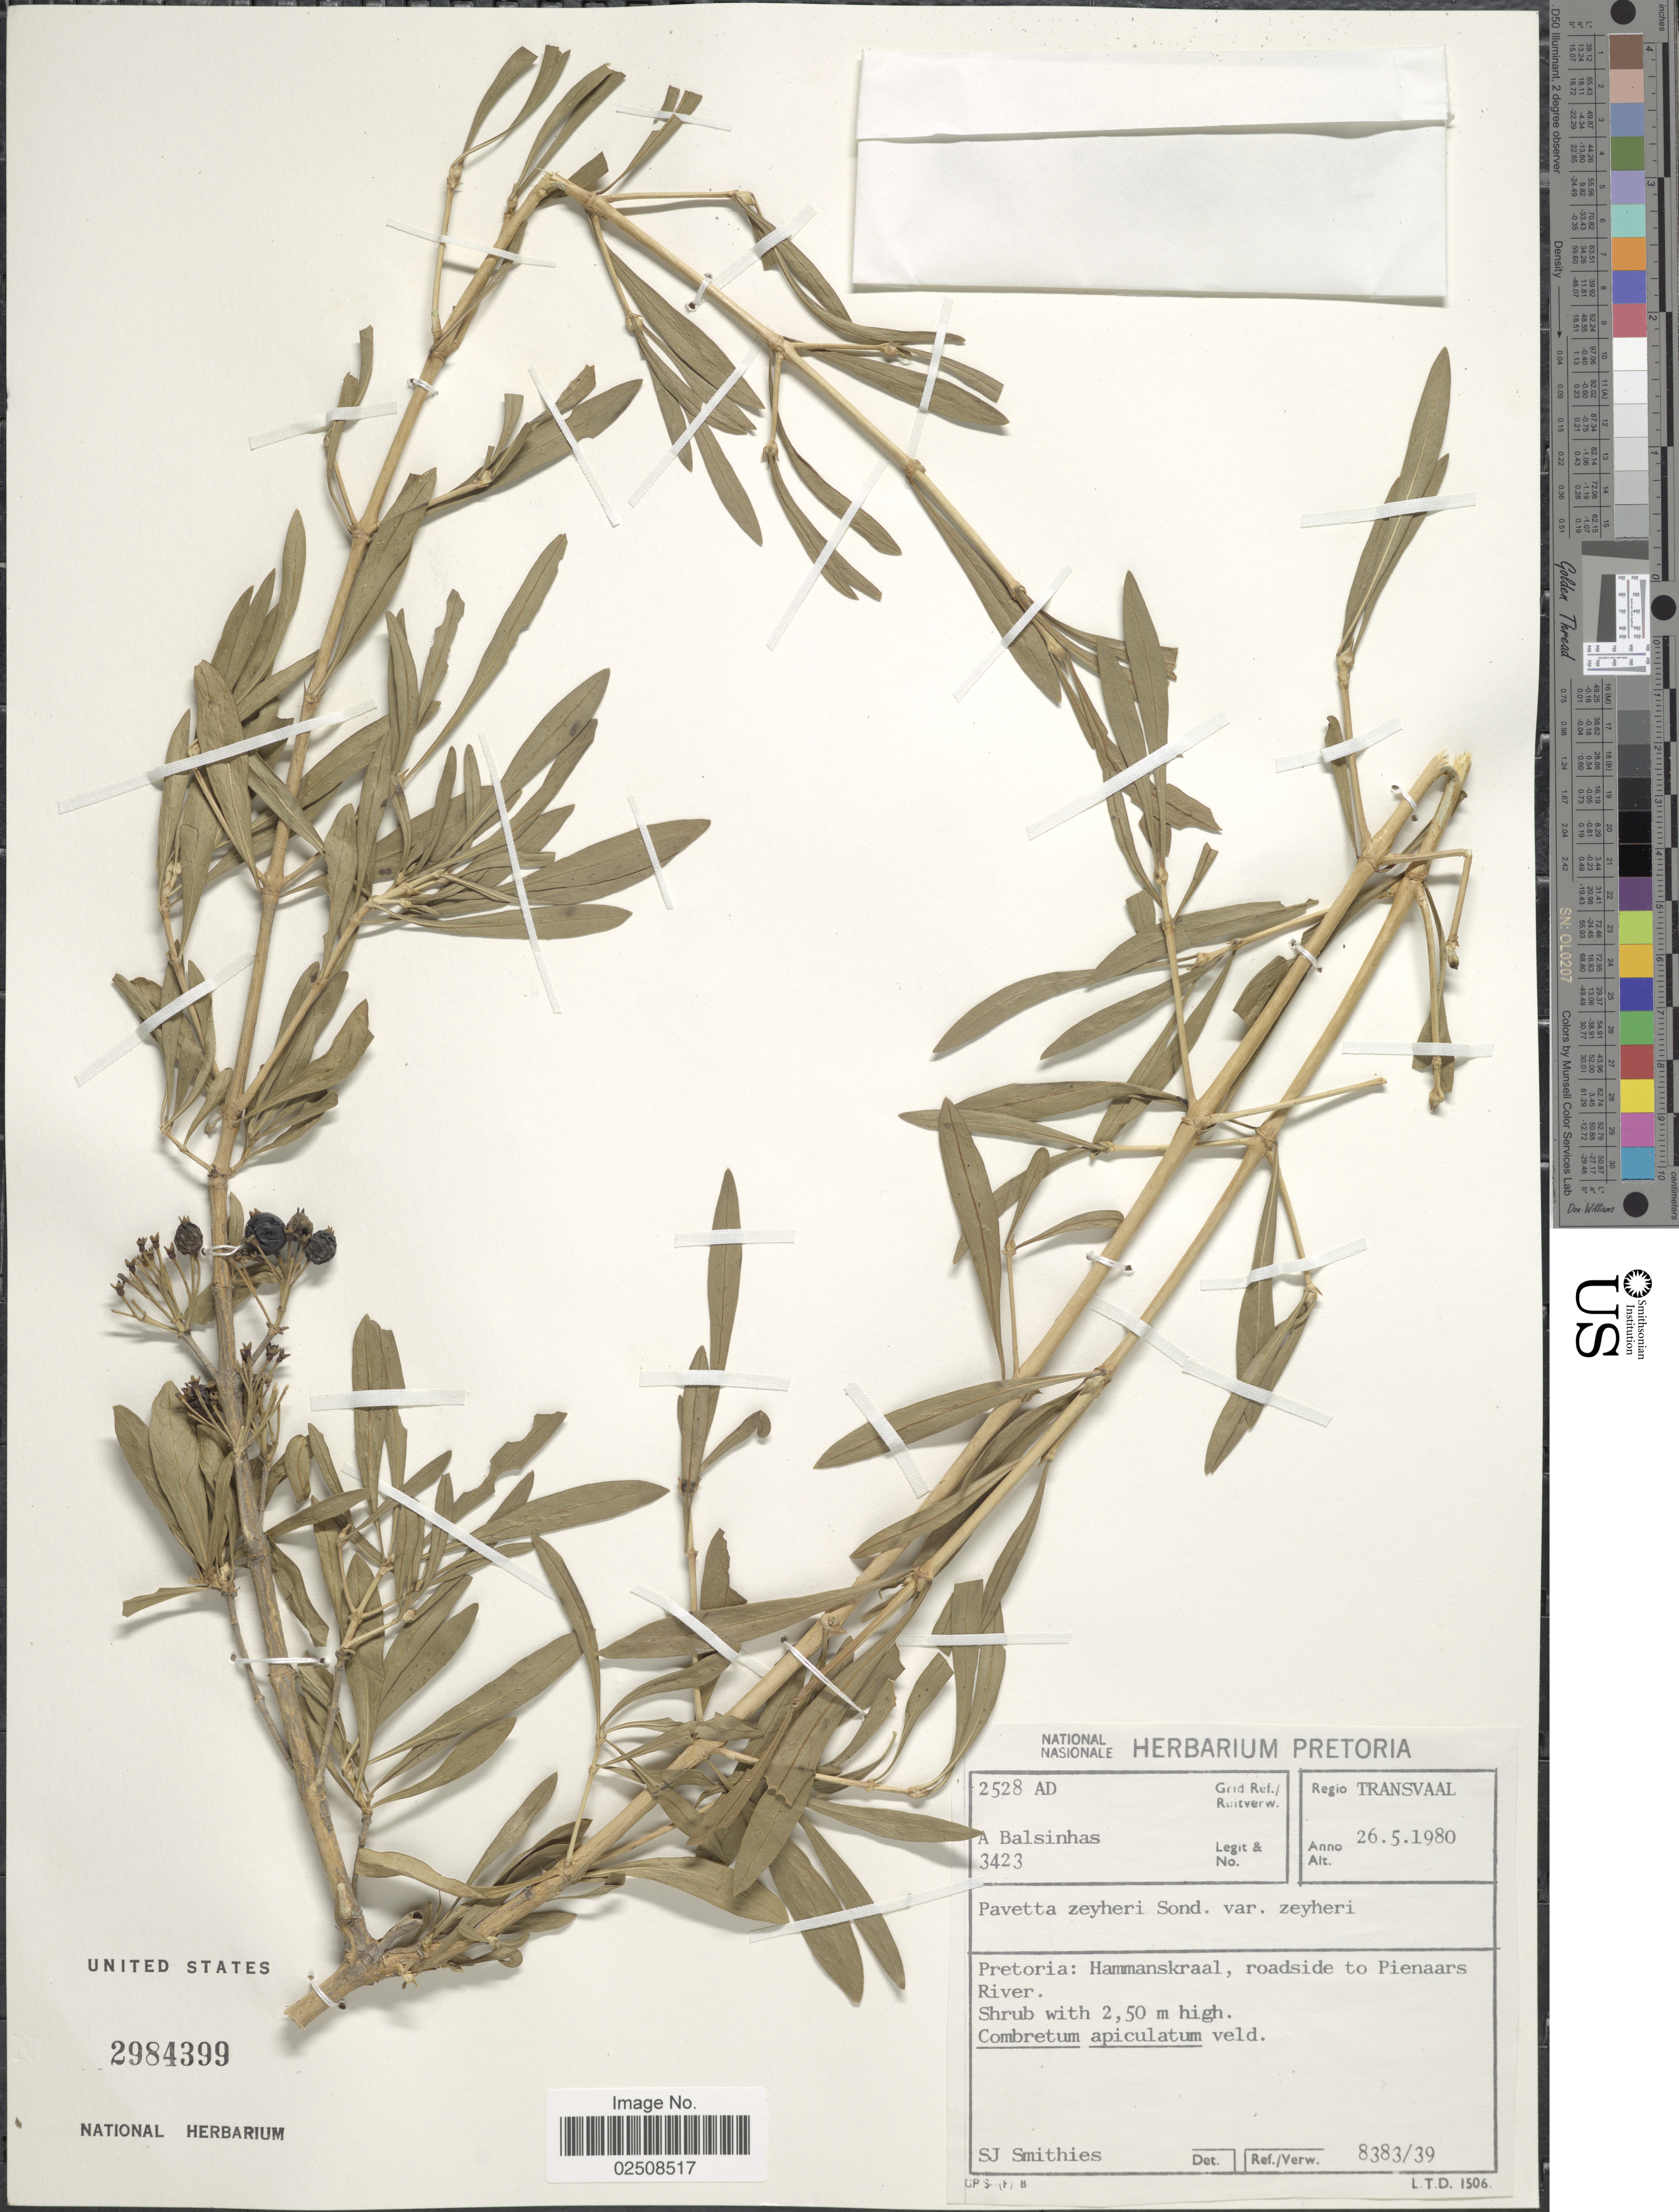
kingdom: Plantae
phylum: Tracheophyta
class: Magnoliopsida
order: Gentianales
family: Rubiaceae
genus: Pavetta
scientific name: Pavetta zeyheri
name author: Sond.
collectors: A. A. Balsinhas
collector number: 3423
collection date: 1980-05-26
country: South Africa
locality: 2528 AD. Transvaal. Pretoria: Hammanskraal, roadside to Pienaars River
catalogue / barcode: US 2984399